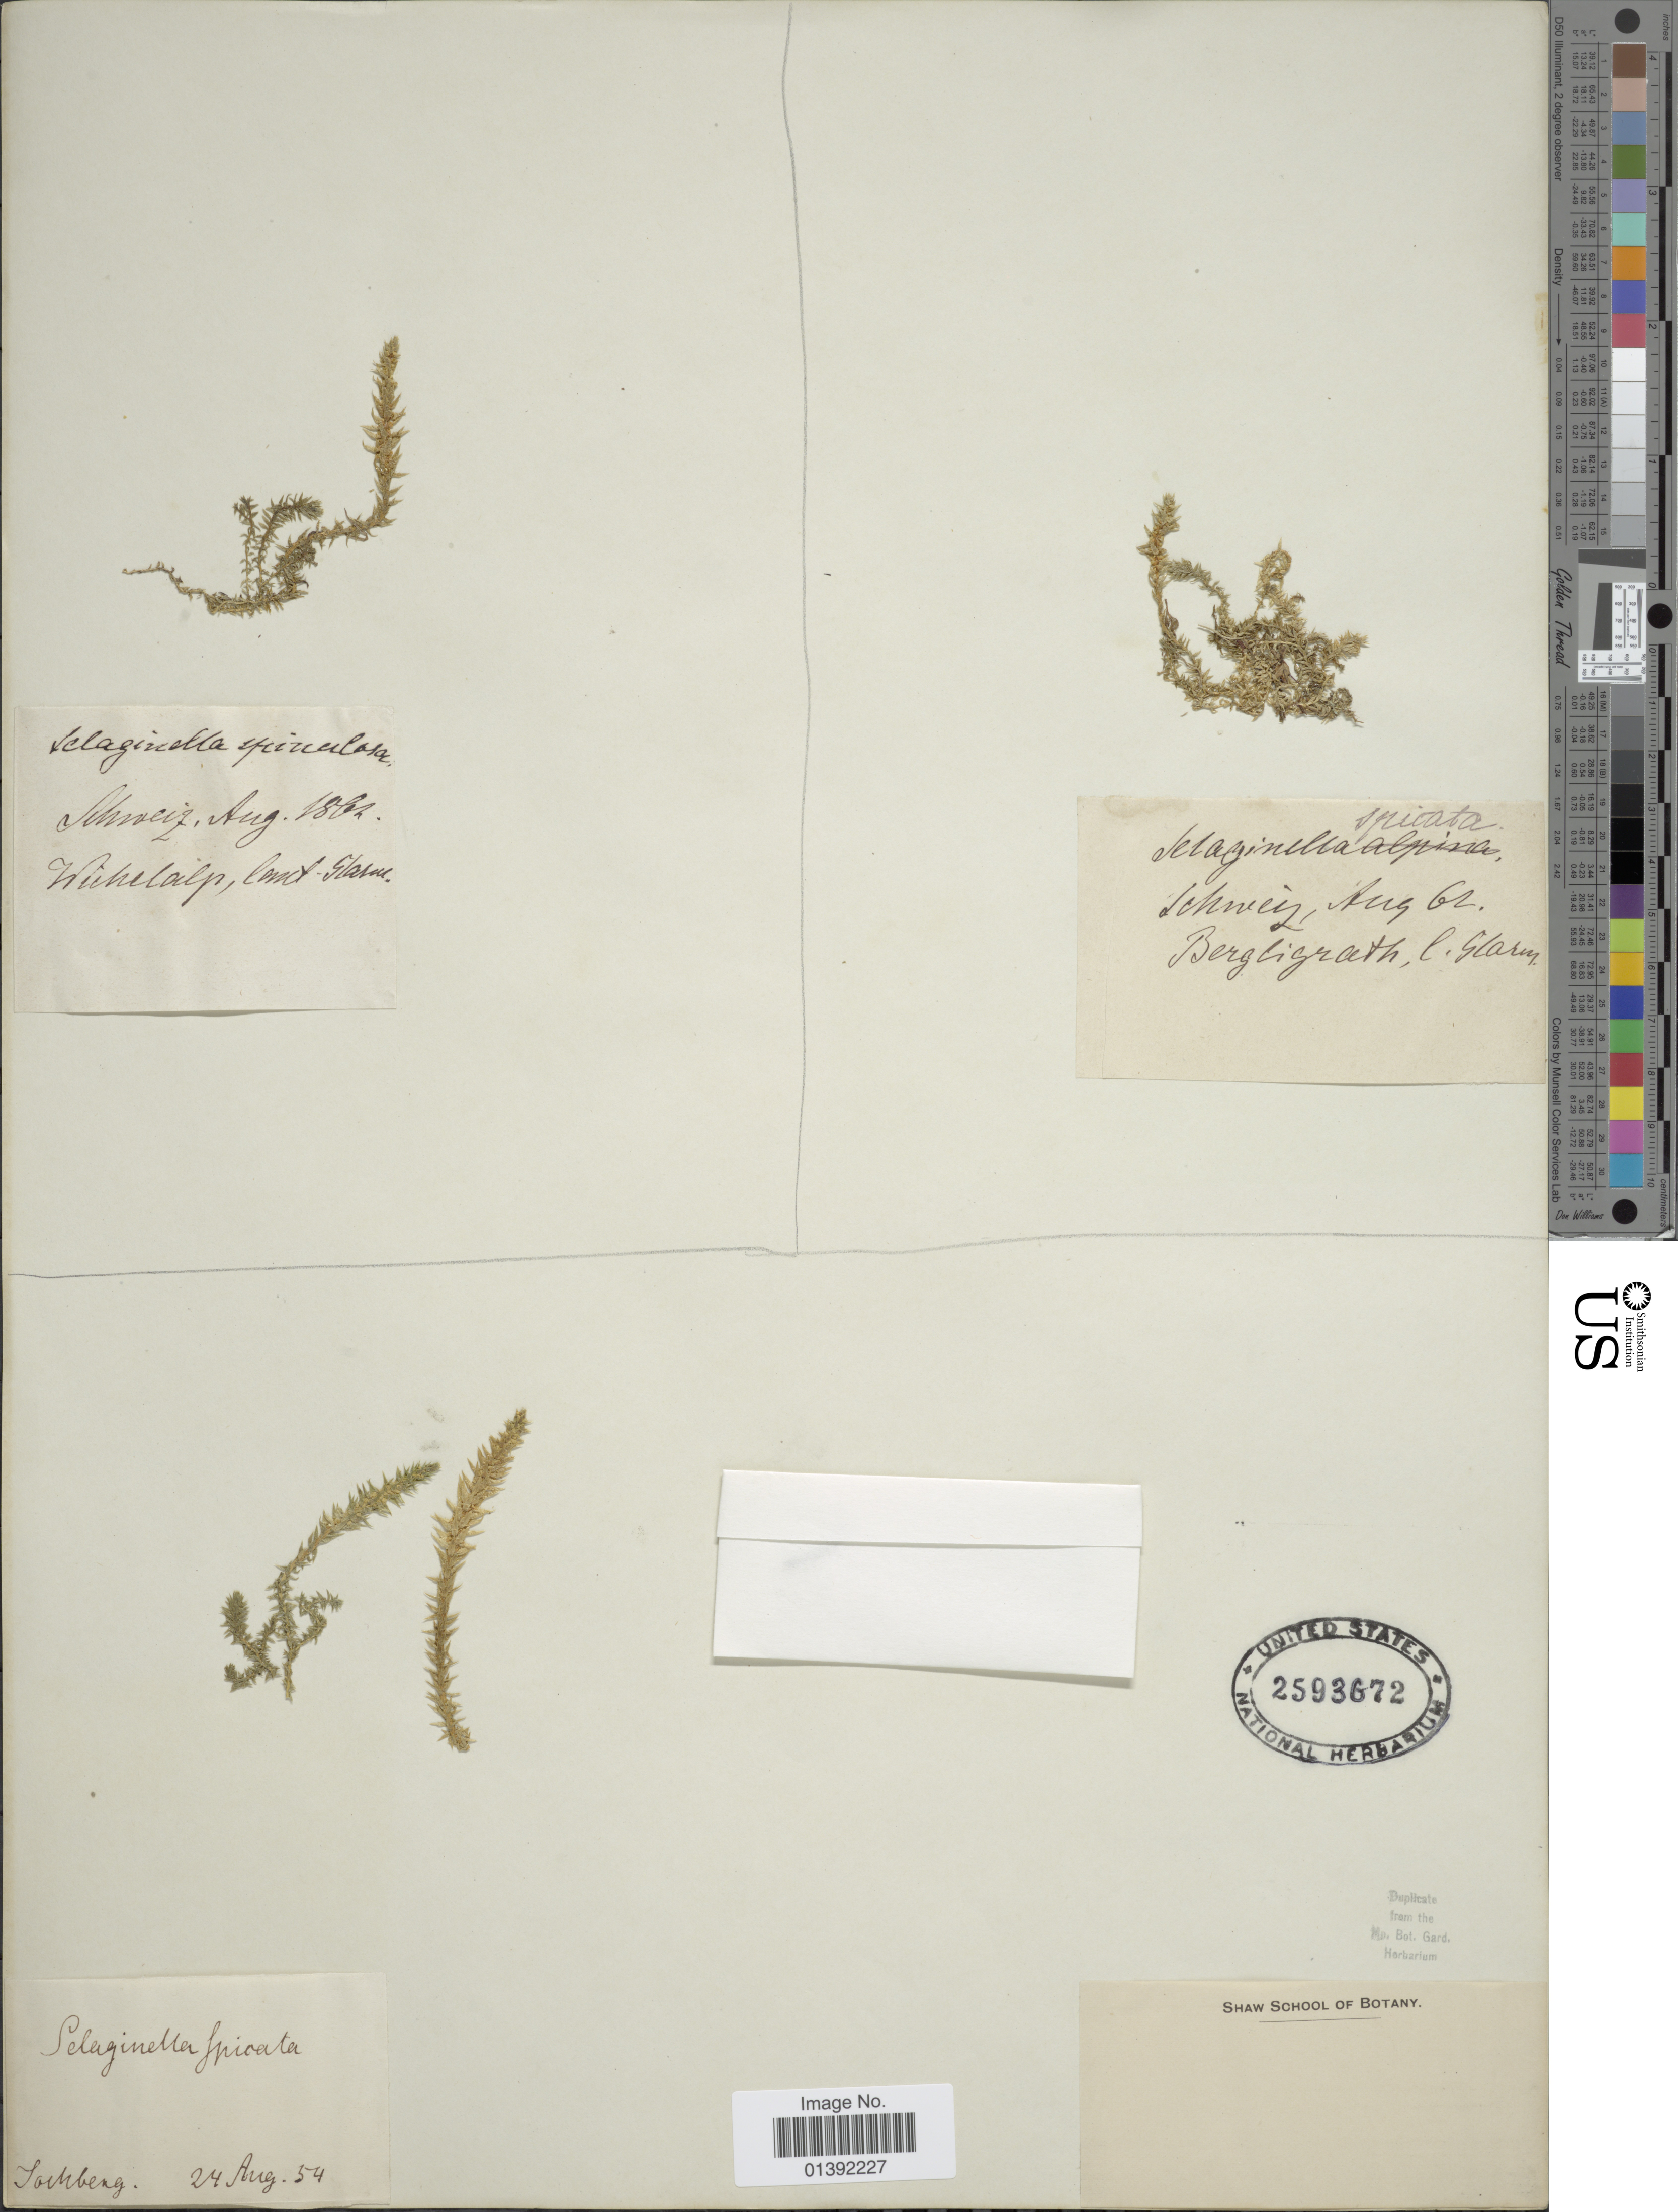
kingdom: Plantae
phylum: Tracheophyta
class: Lycopodiopsida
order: Selaginellales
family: Selaginellaceae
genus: Selaginella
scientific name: Selaginella selaginoides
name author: (L.) Link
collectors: C. Glarm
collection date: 1862-08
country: Switzerland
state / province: Glarus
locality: Schweiz, Bergligrath. C. Glarus